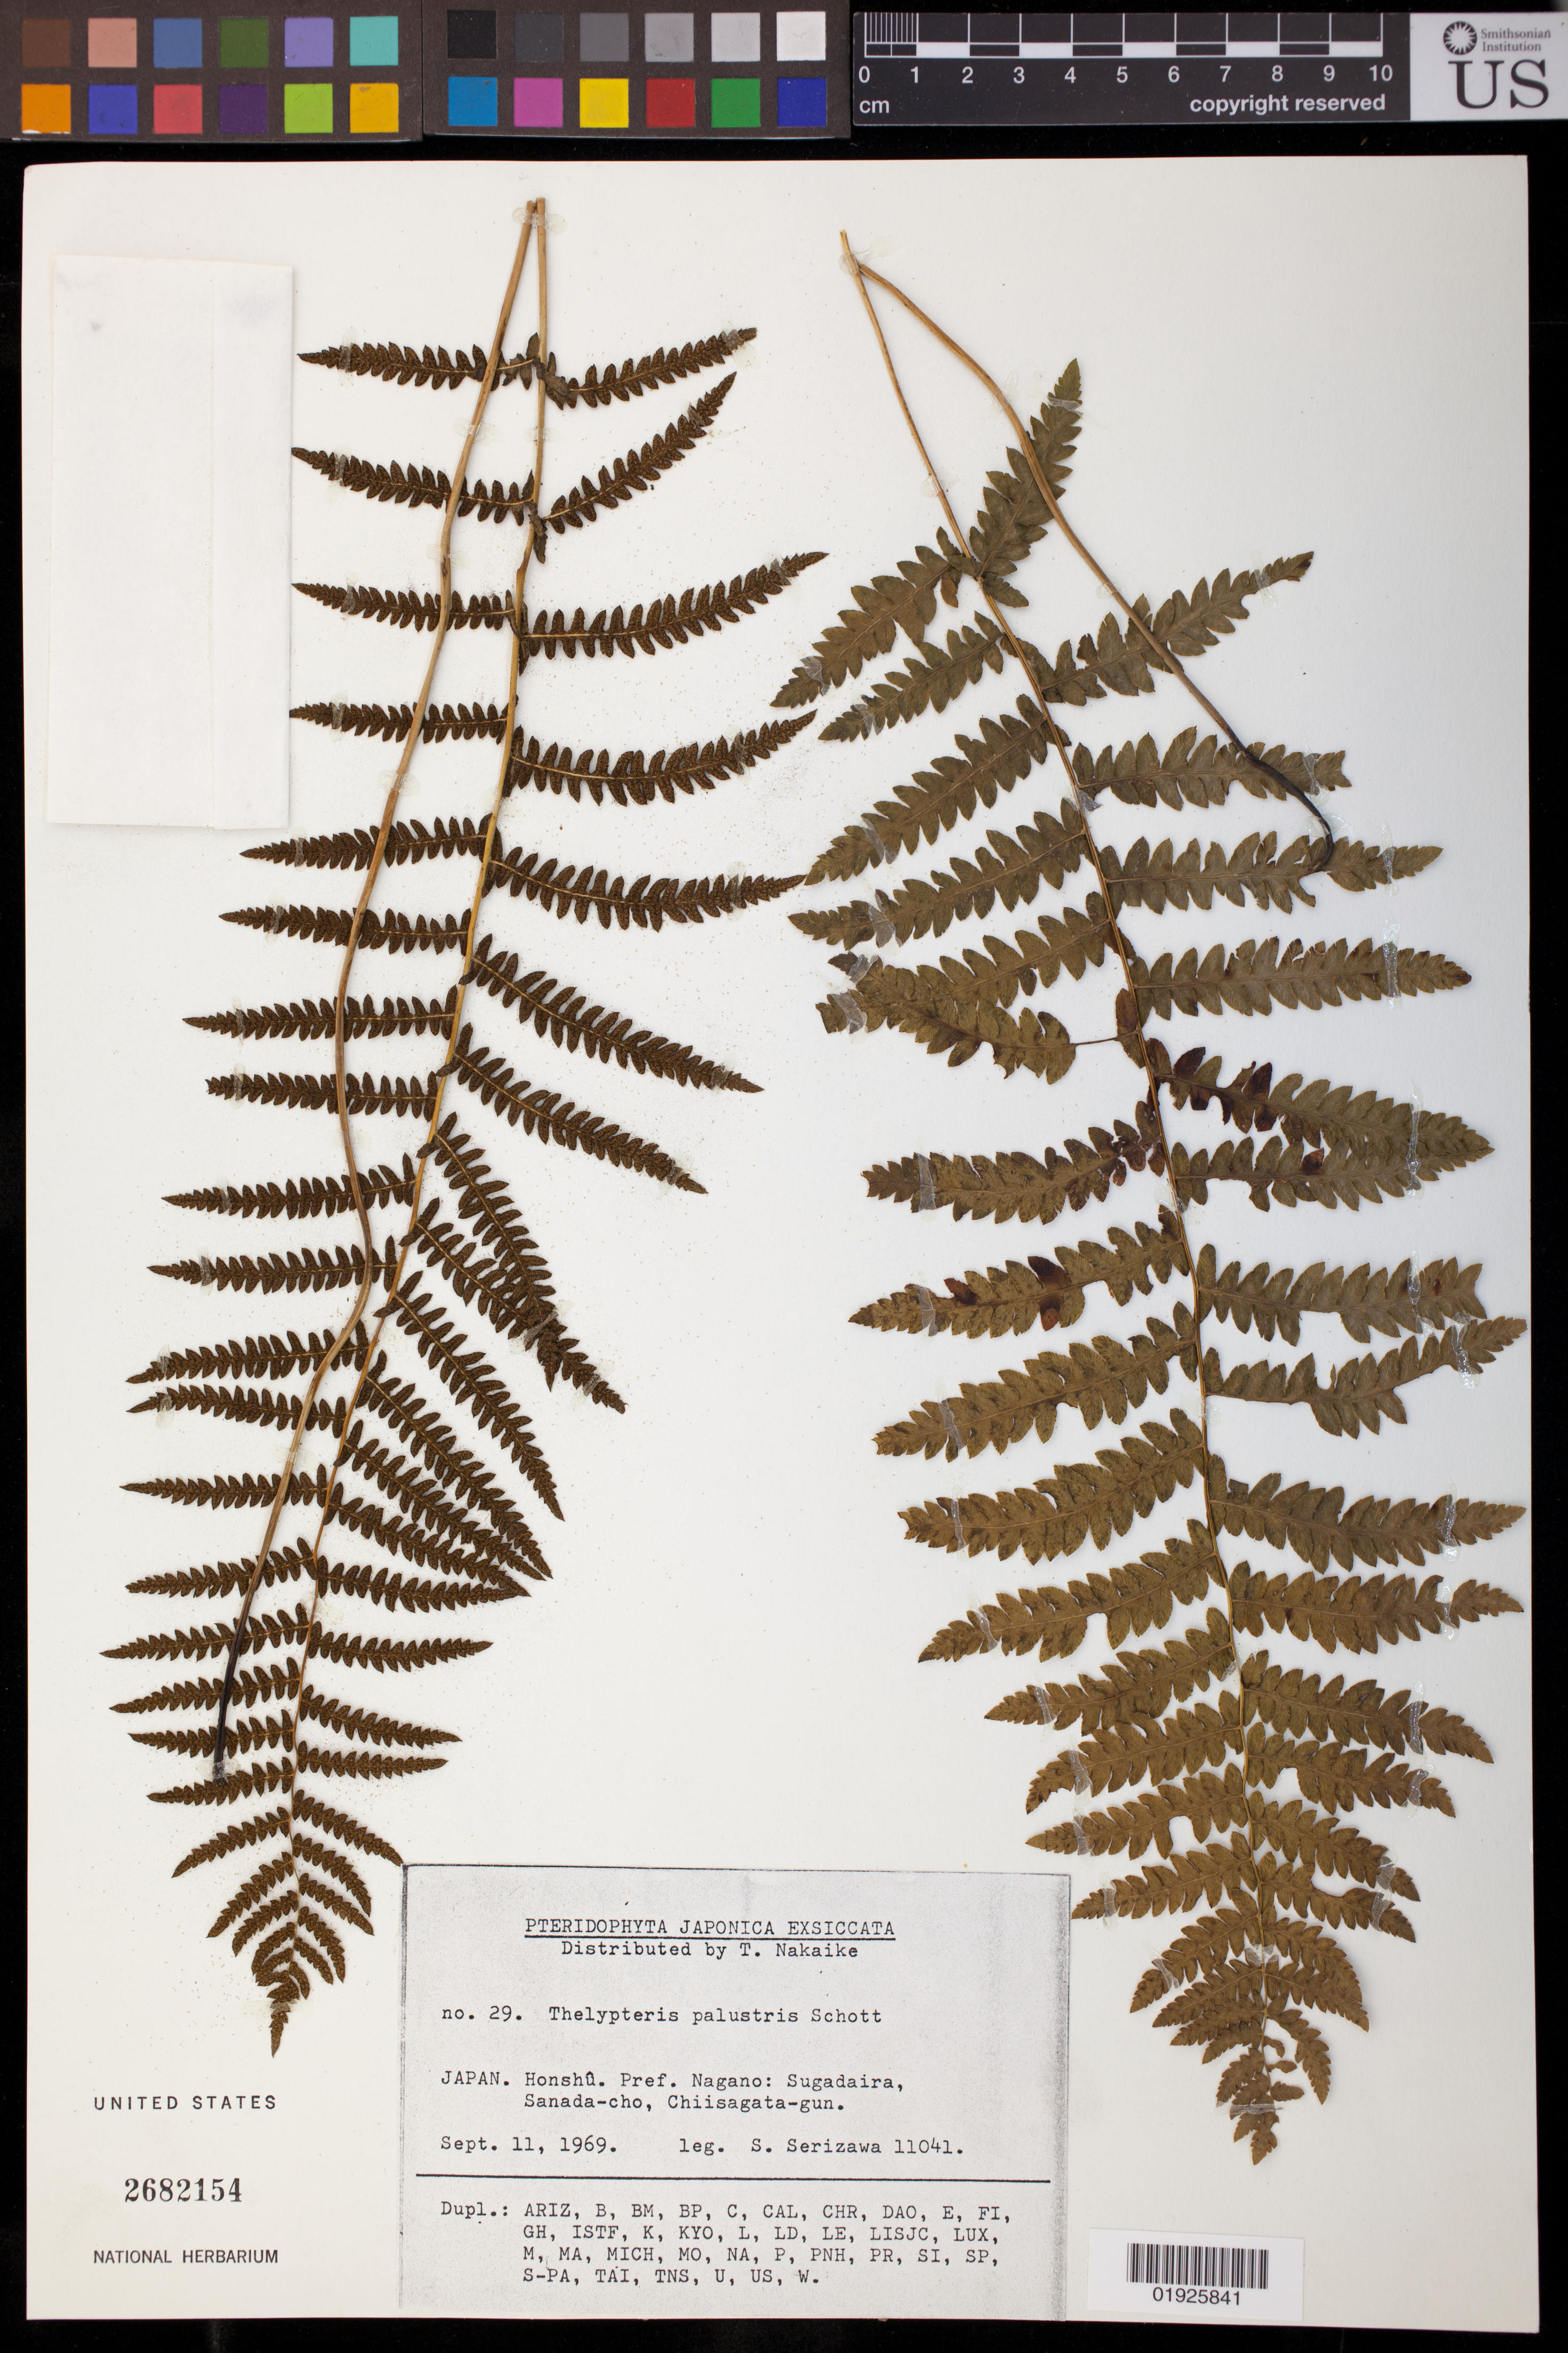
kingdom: Plantae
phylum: Tracheophyta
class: Polypodiopsida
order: Polypodiales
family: Thelypteridaceae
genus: Thelypteris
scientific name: Thelypteris palustris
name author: (Salisb.) Schott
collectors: S. Serizawa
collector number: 11041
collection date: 1969-09-11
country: Japan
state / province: Nagano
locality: Honshu. Sugadaira, Sanada-cho, Chiisagata-gun.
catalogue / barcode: US 2682154